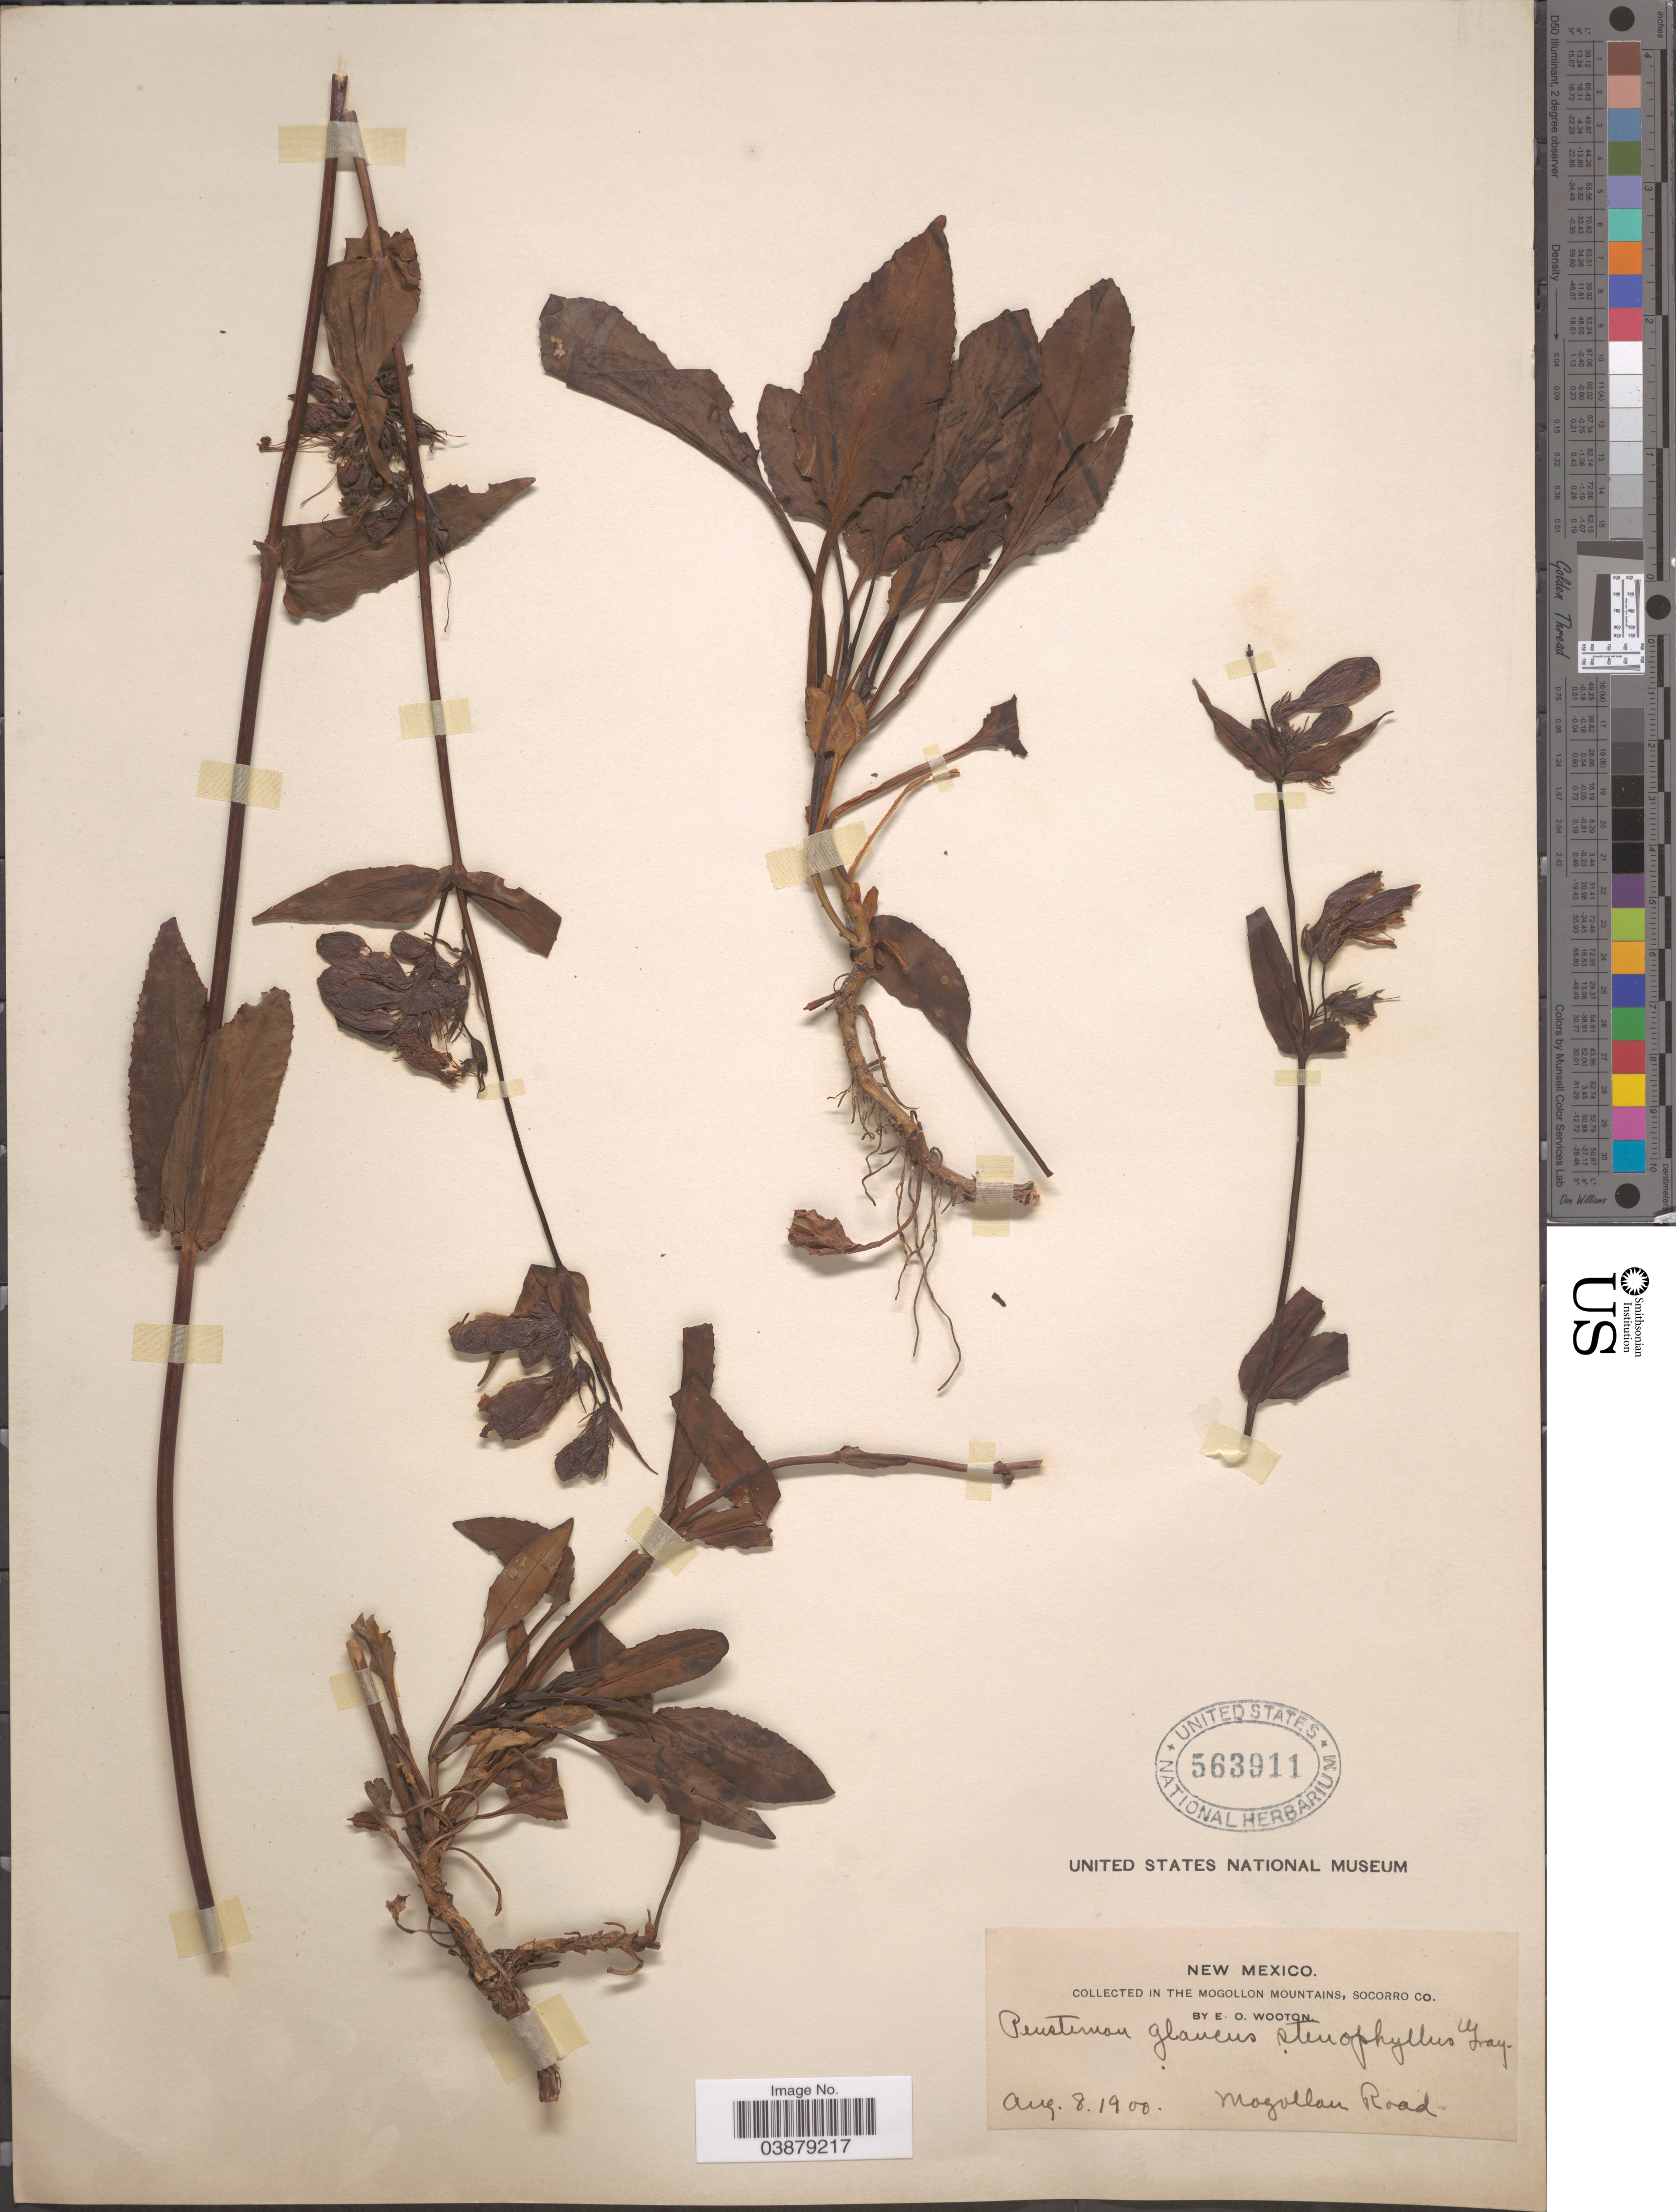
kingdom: Plantae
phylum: Tracheophyta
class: Magnoliopsida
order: Lamiales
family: Plantaginaceae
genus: Penstemon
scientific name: Penstemon whippleanus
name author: A. Gray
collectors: E. O. Wooton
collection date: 1900-08-08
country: United States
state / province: New Mexico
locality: In the Mogollon Mountains, Socorro Co. Mogollon Road.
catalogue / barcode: US 563911